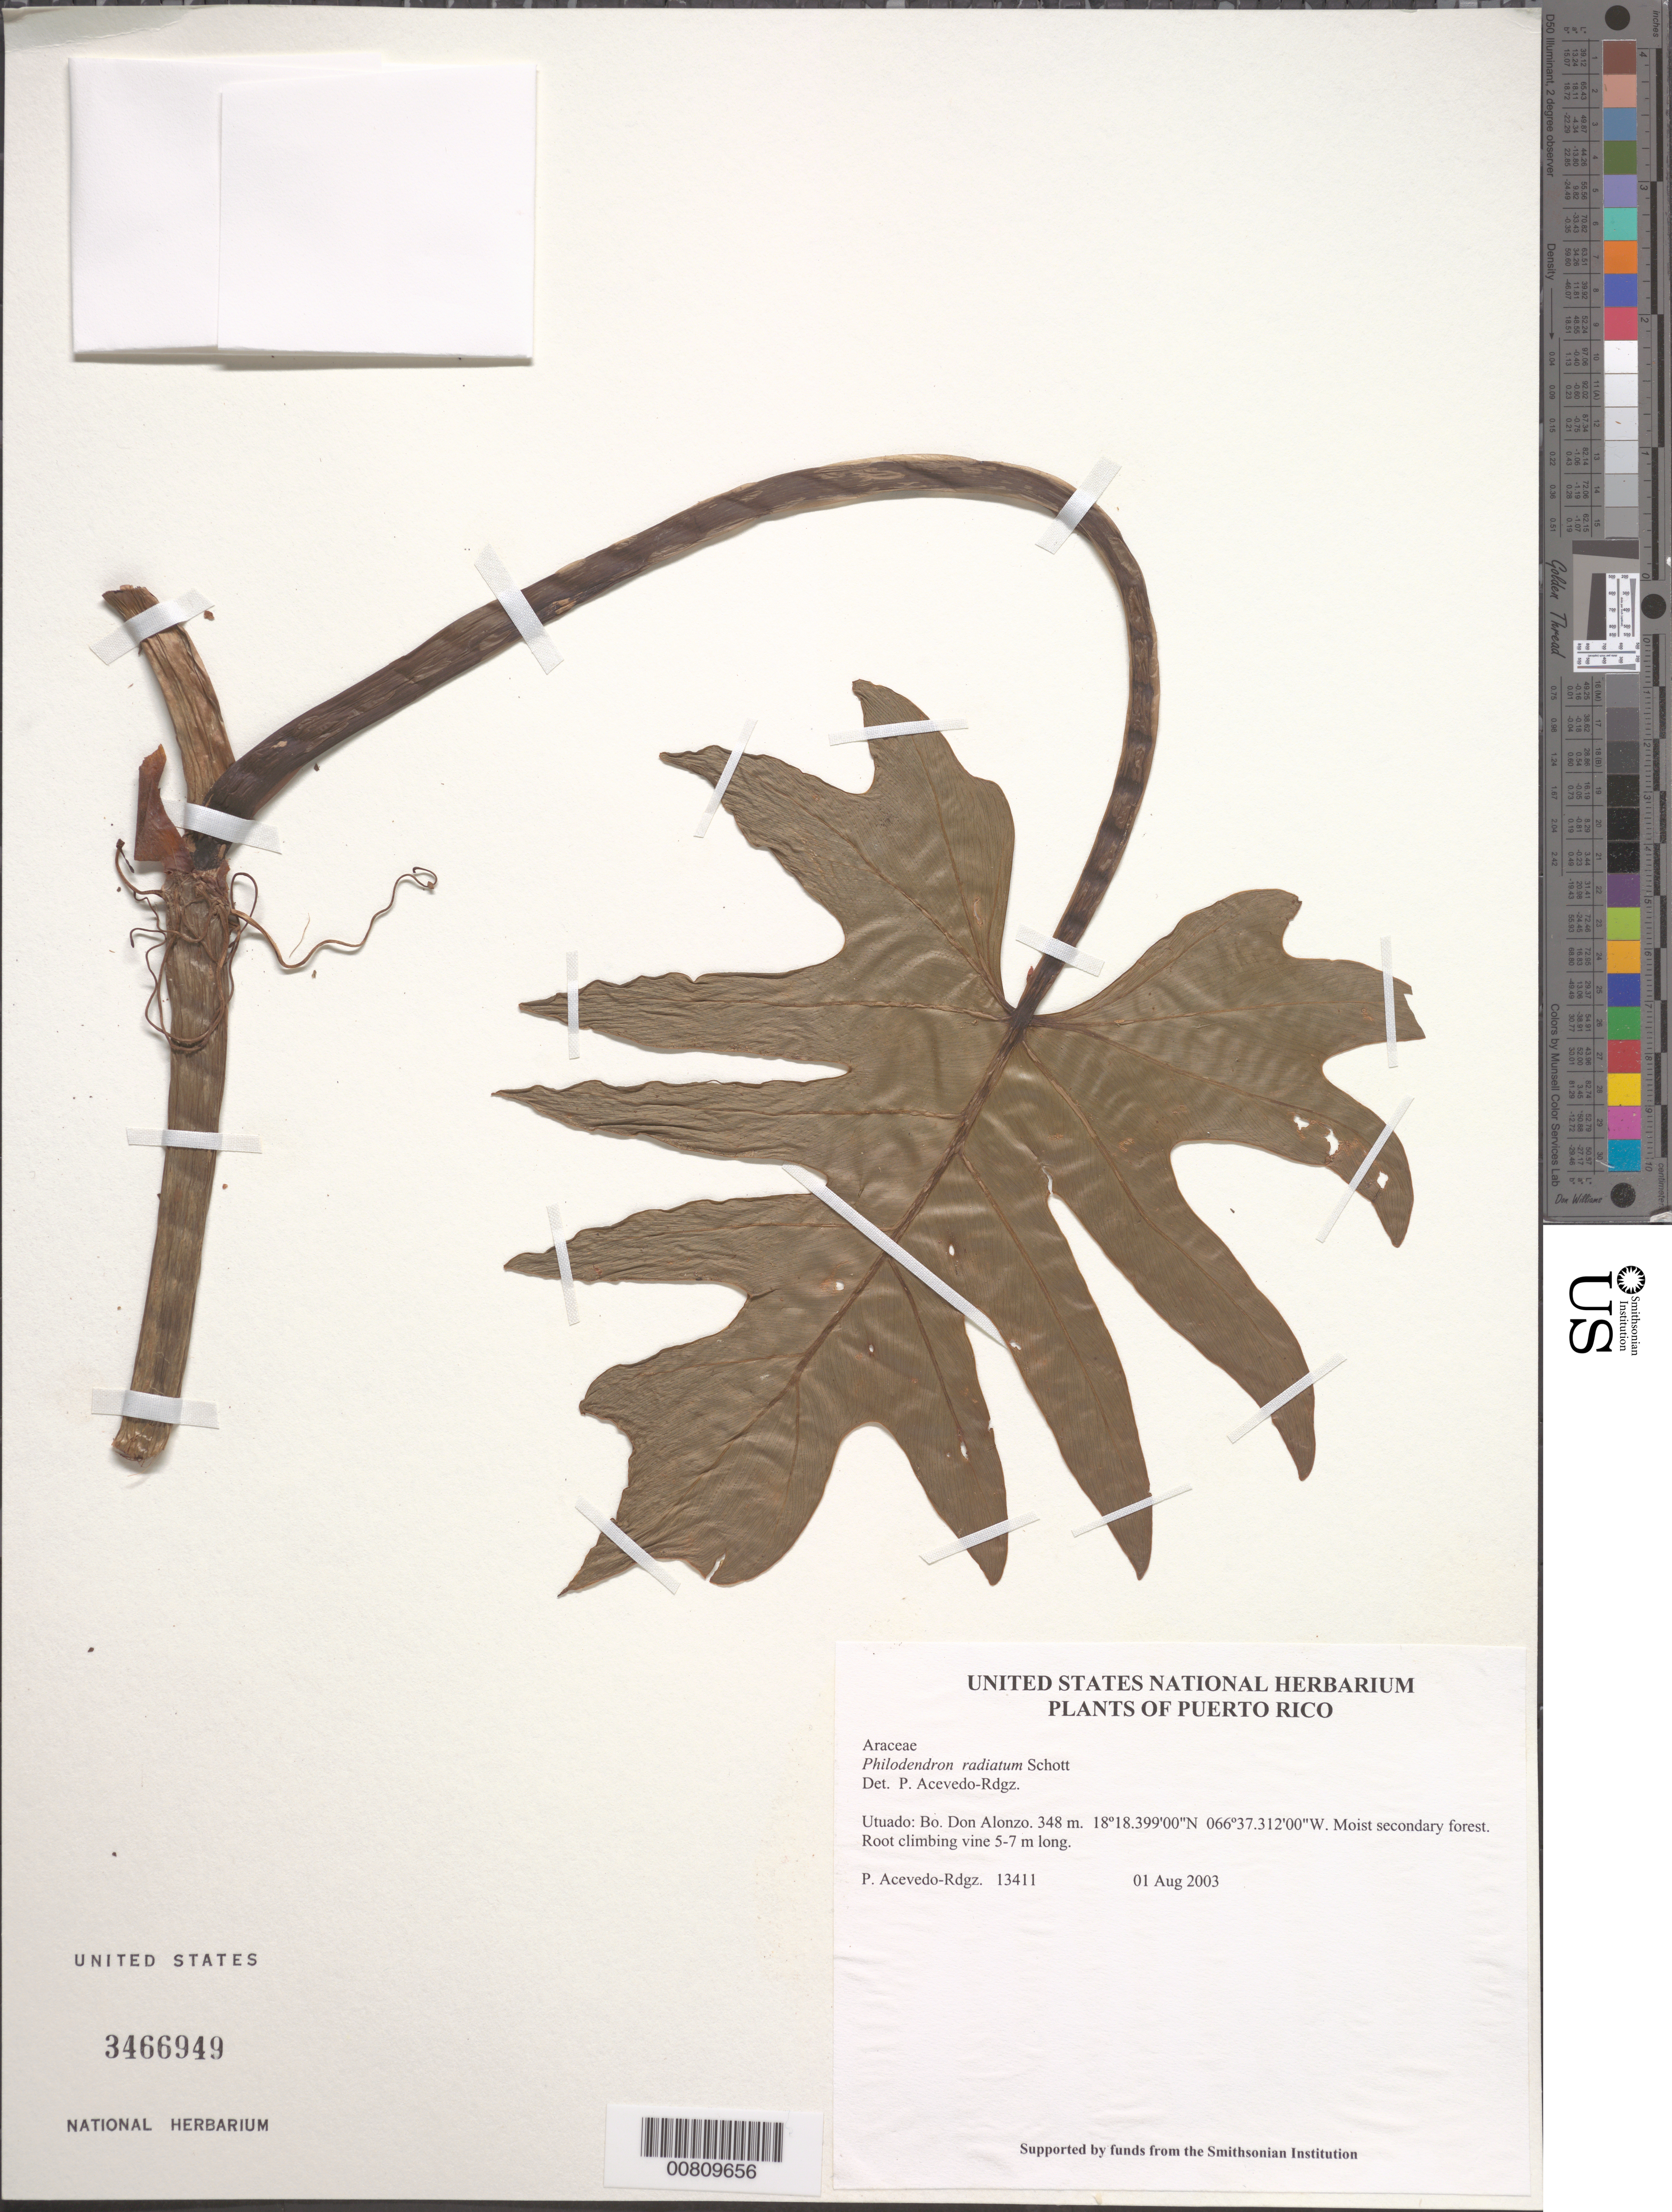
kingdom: Plantae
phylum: Tracheophyta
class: Liliopsida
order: Alismatales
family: Araceae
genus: Philodendron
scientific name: Philodendron radiatum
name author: Schott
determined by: Acevedo-Rodríguez, P., (BOT), Smithsonian Institution - National Museum of Natural History (UNITED STATES)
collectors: P. Acevedo-Rodr.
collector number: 13411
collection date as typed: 01 Aug 2003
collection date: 2003-08-01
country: Puerto Rico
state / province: Utuado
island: Puerto Rico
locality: Utuado: Bo. Don Alonzo.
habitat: Moist secondary forest.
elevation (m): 348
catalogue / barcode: US 3466949